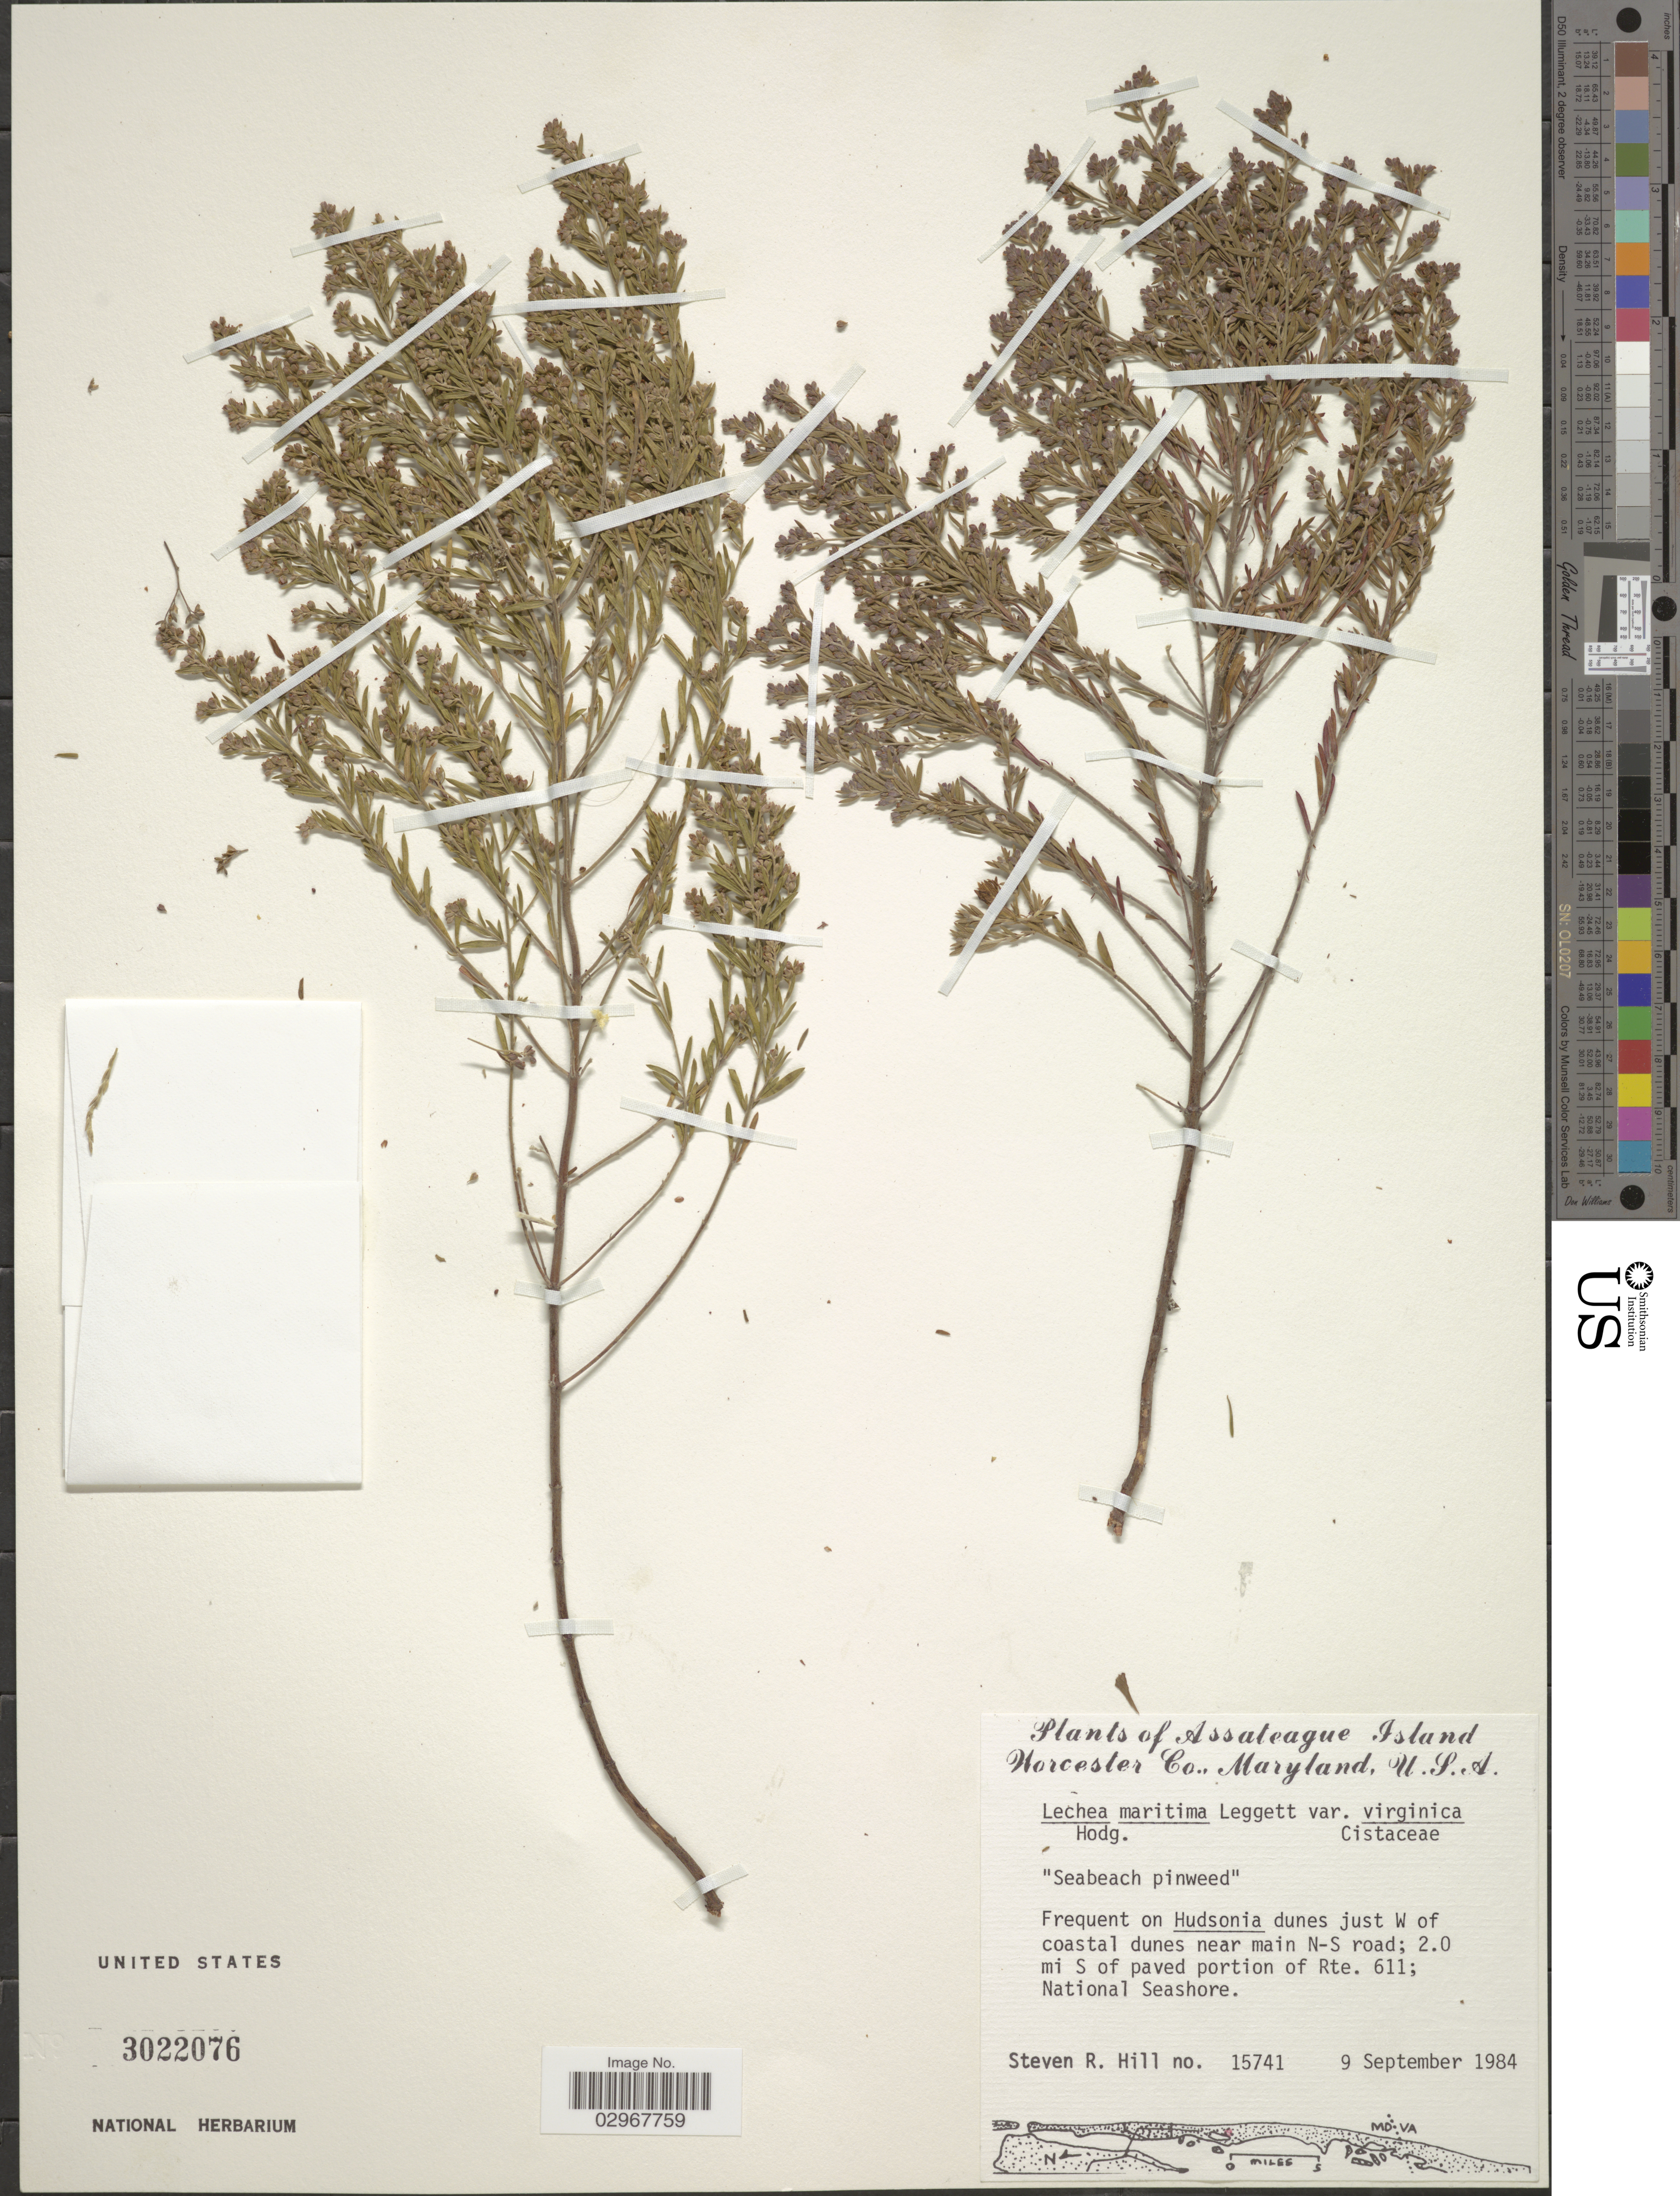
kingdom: Plantae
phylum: Tracheophyta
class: Magnoliopsida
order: Malvales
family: Cistaceae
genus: Lechea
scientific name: Lechea maritima var. virginica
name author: Hodgdon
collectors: S. Hill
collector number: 15741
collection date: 1984-09-09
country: United States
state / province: Maryland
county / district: Worcester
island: Assateague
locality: Just W of coastal dunes near main N-S road; 2.0mi S of paved portion of Rte. 611, Assateague Island National Seashore.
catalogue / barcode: US 3022076